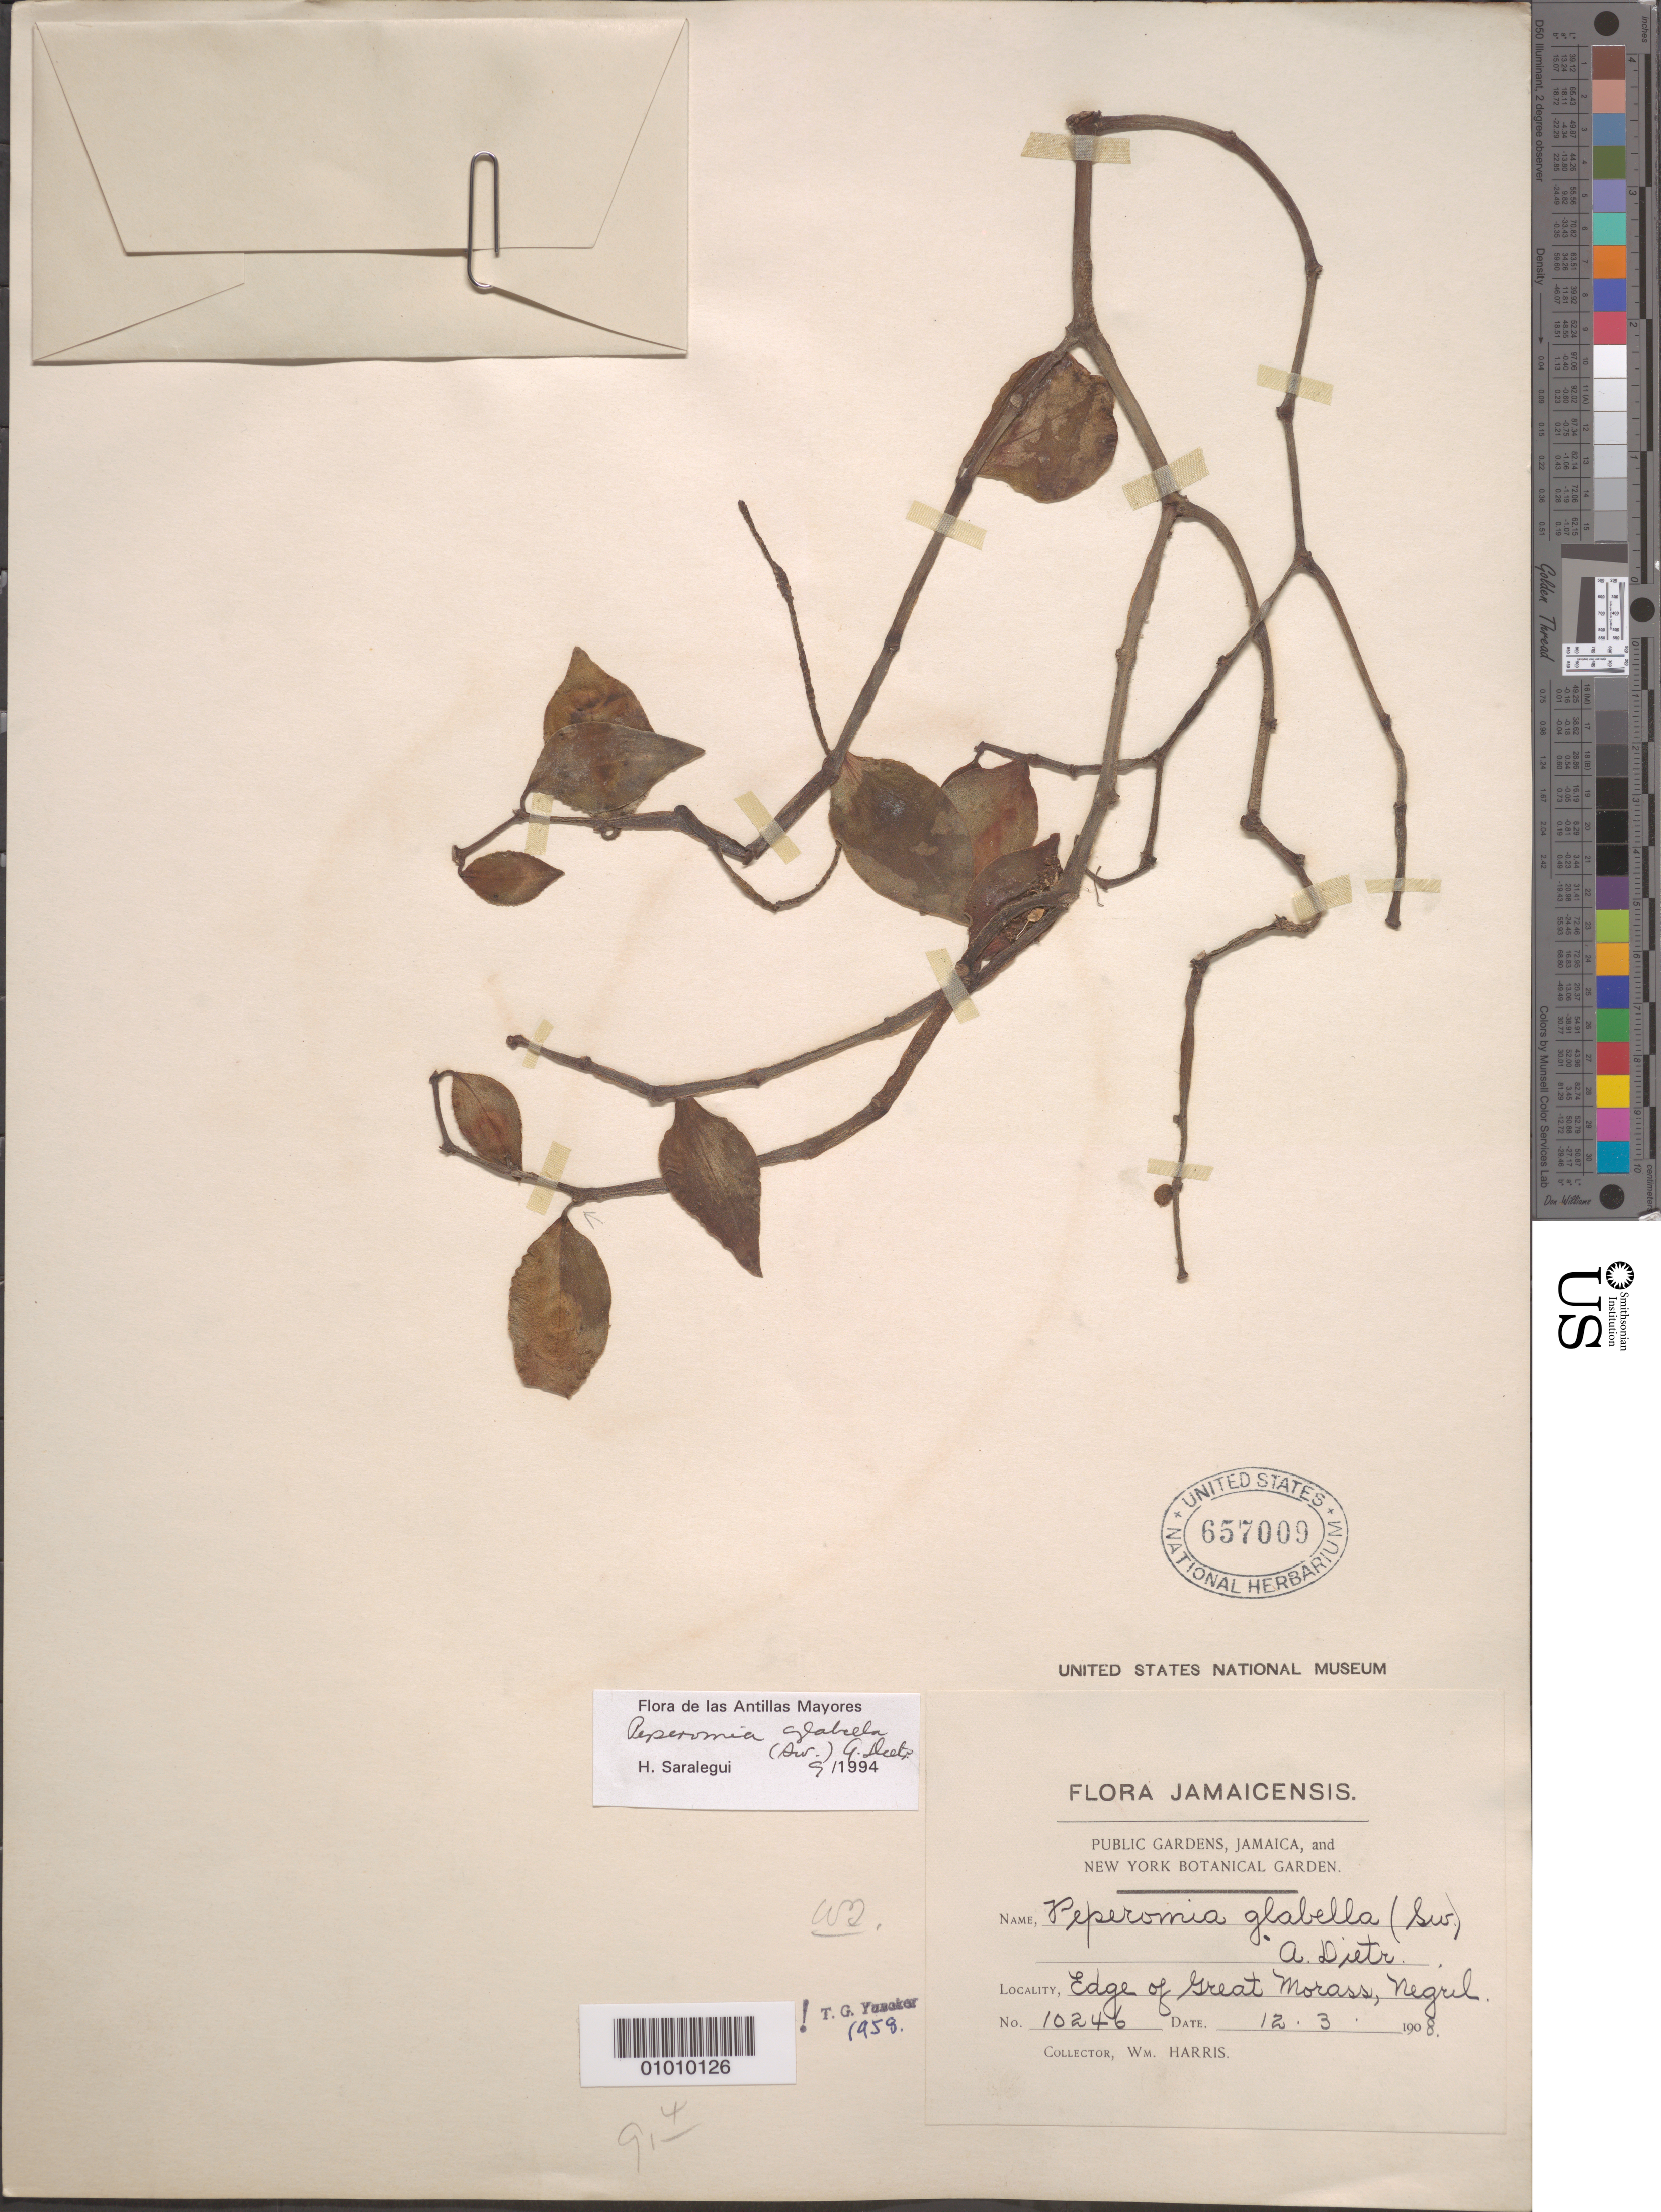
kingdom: Plantae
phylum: Tracheophyta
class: Magnoliopsida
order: Piperales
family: Piperaceae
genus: Peperomia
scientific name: Peperomia glabella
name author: (Sw.) A. Dietr.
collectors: W. Harris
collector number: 10246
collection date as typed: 12 Mar 1908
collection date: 1908-03-12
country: Jamaica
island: Jamaica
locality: Edge of Great Morass, Negril.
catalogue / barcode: US 657009